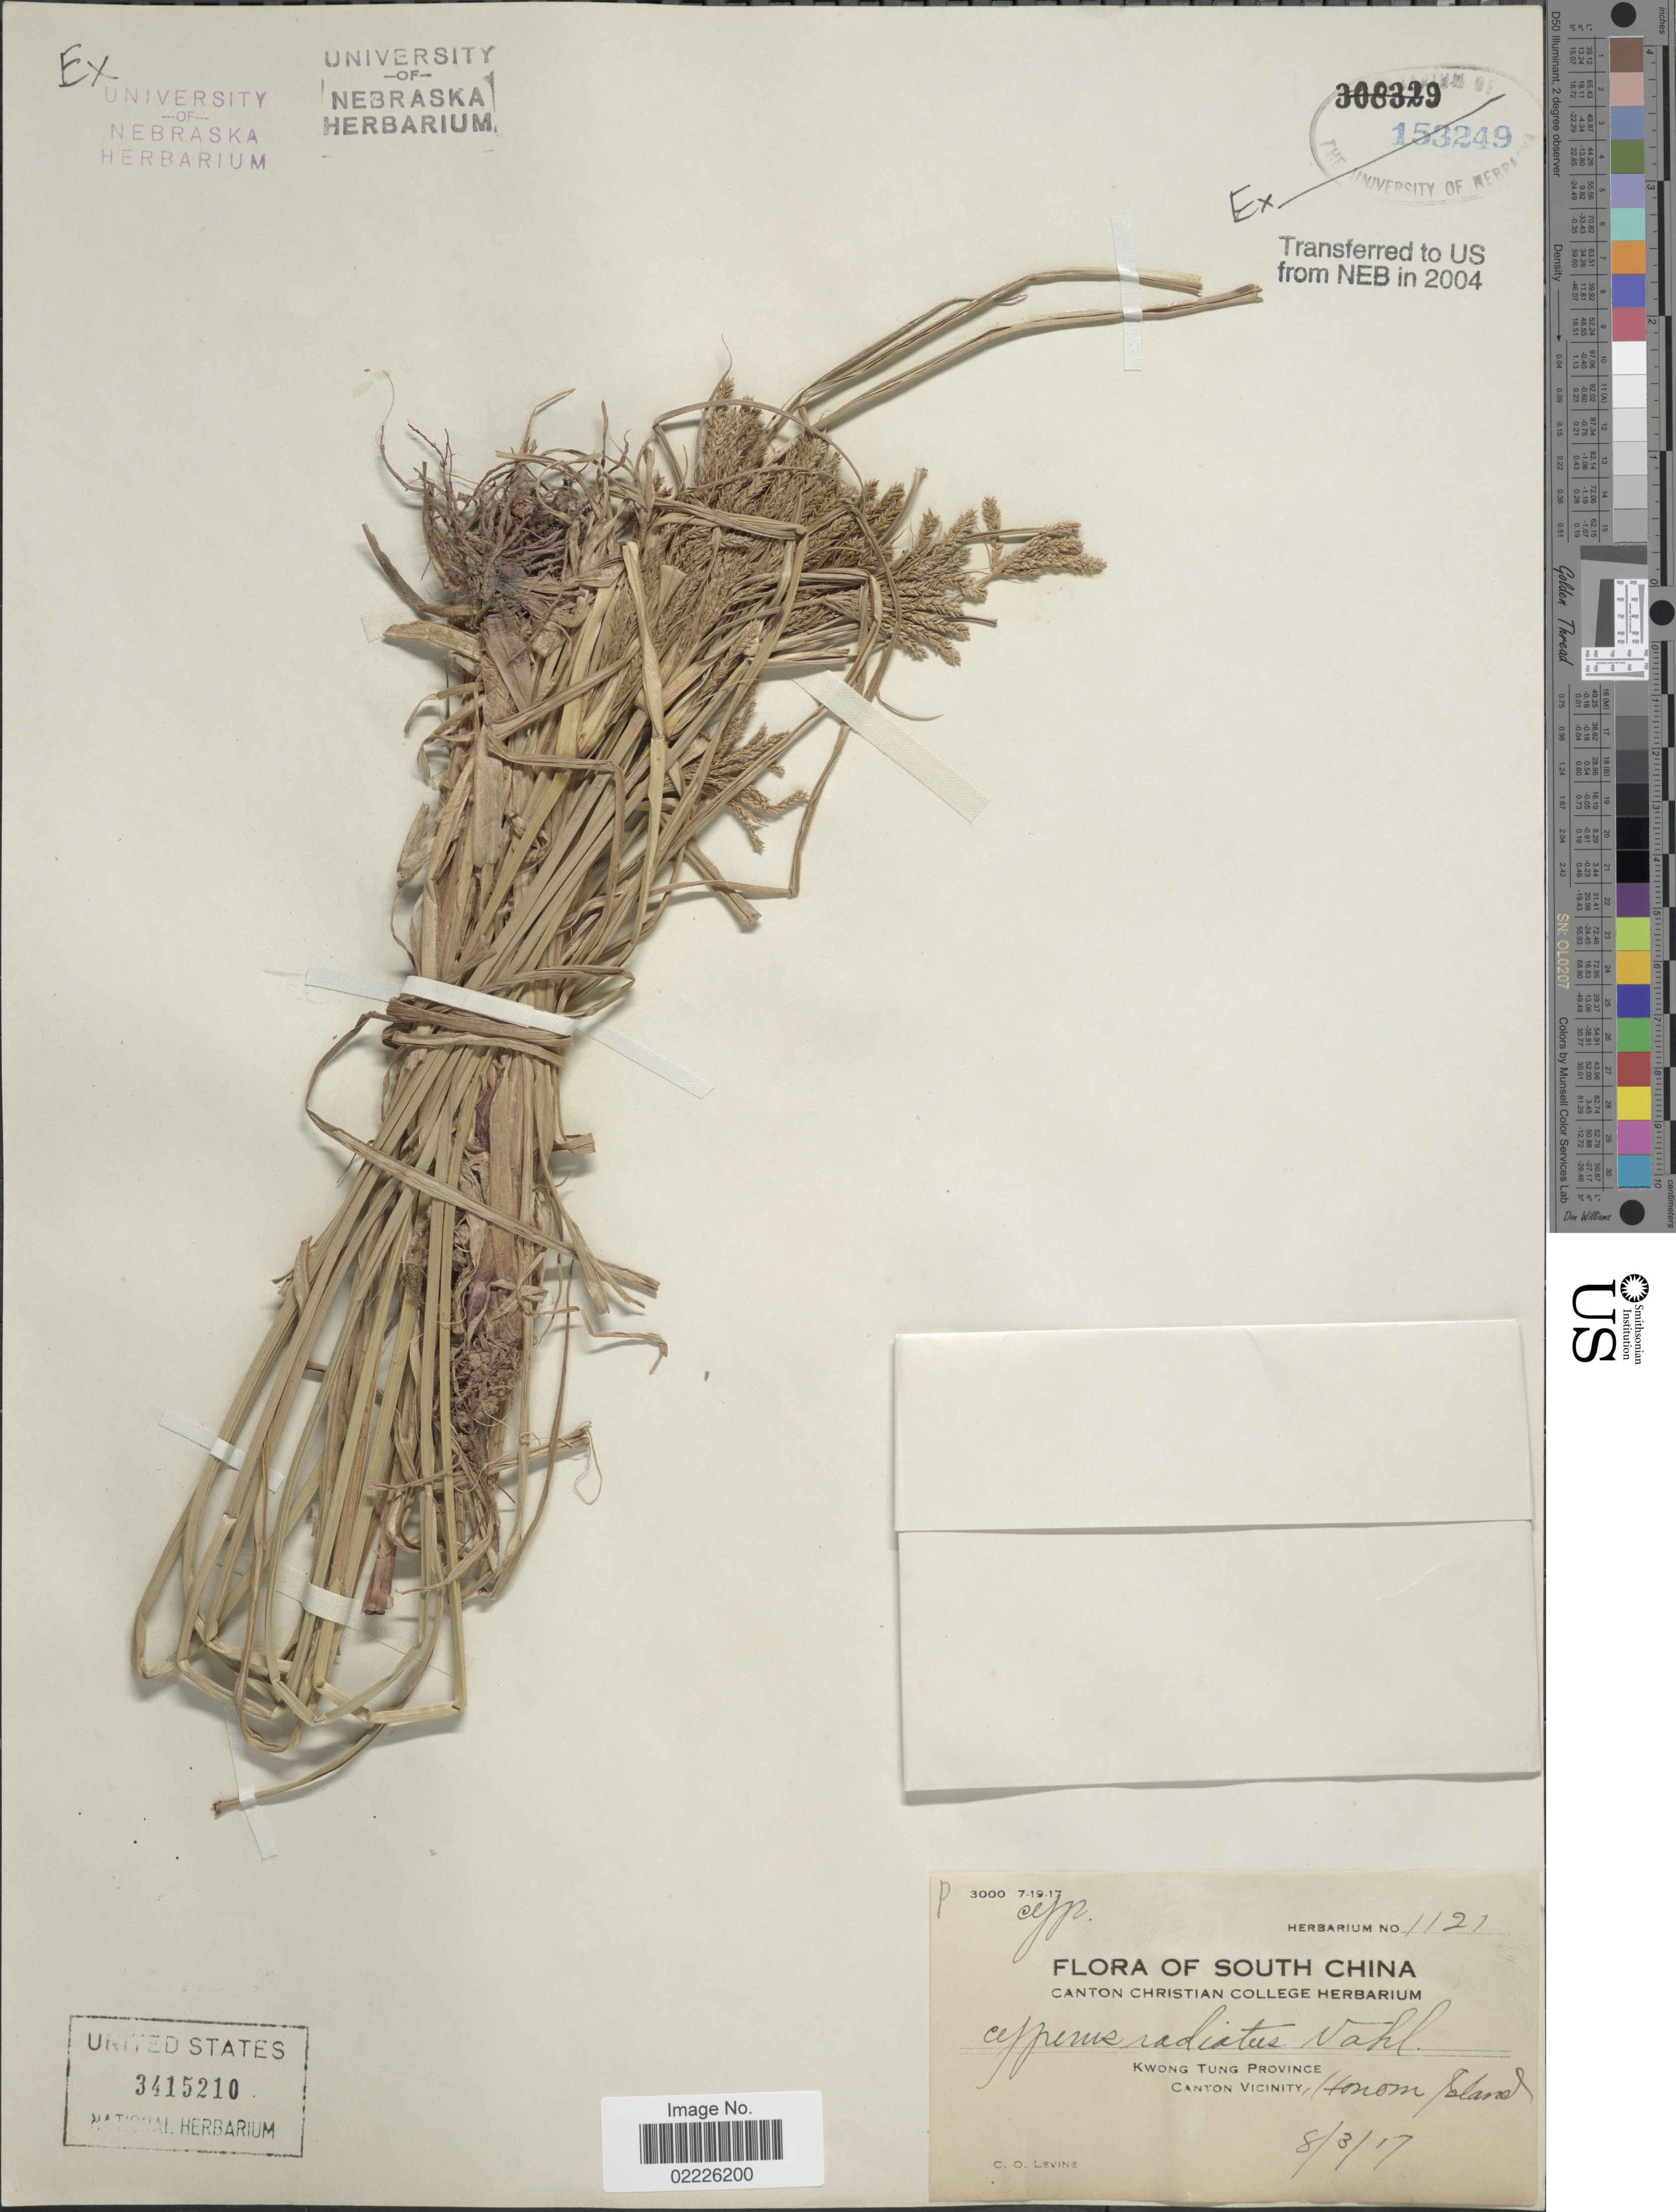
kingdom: Plantae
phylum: Tracheophyta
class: Liliopsida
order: Poales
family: Cyperaceae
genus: Cyperus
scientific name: Cyperus imbricatus Retz.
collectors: C. O. Levine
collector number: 1121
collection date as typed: Transcribed d/m/y: 8/3/17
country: China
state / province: Guangdong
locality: Kwong Tung Province, Cantom Vicinity, Honam Island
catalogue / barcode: US 3415210